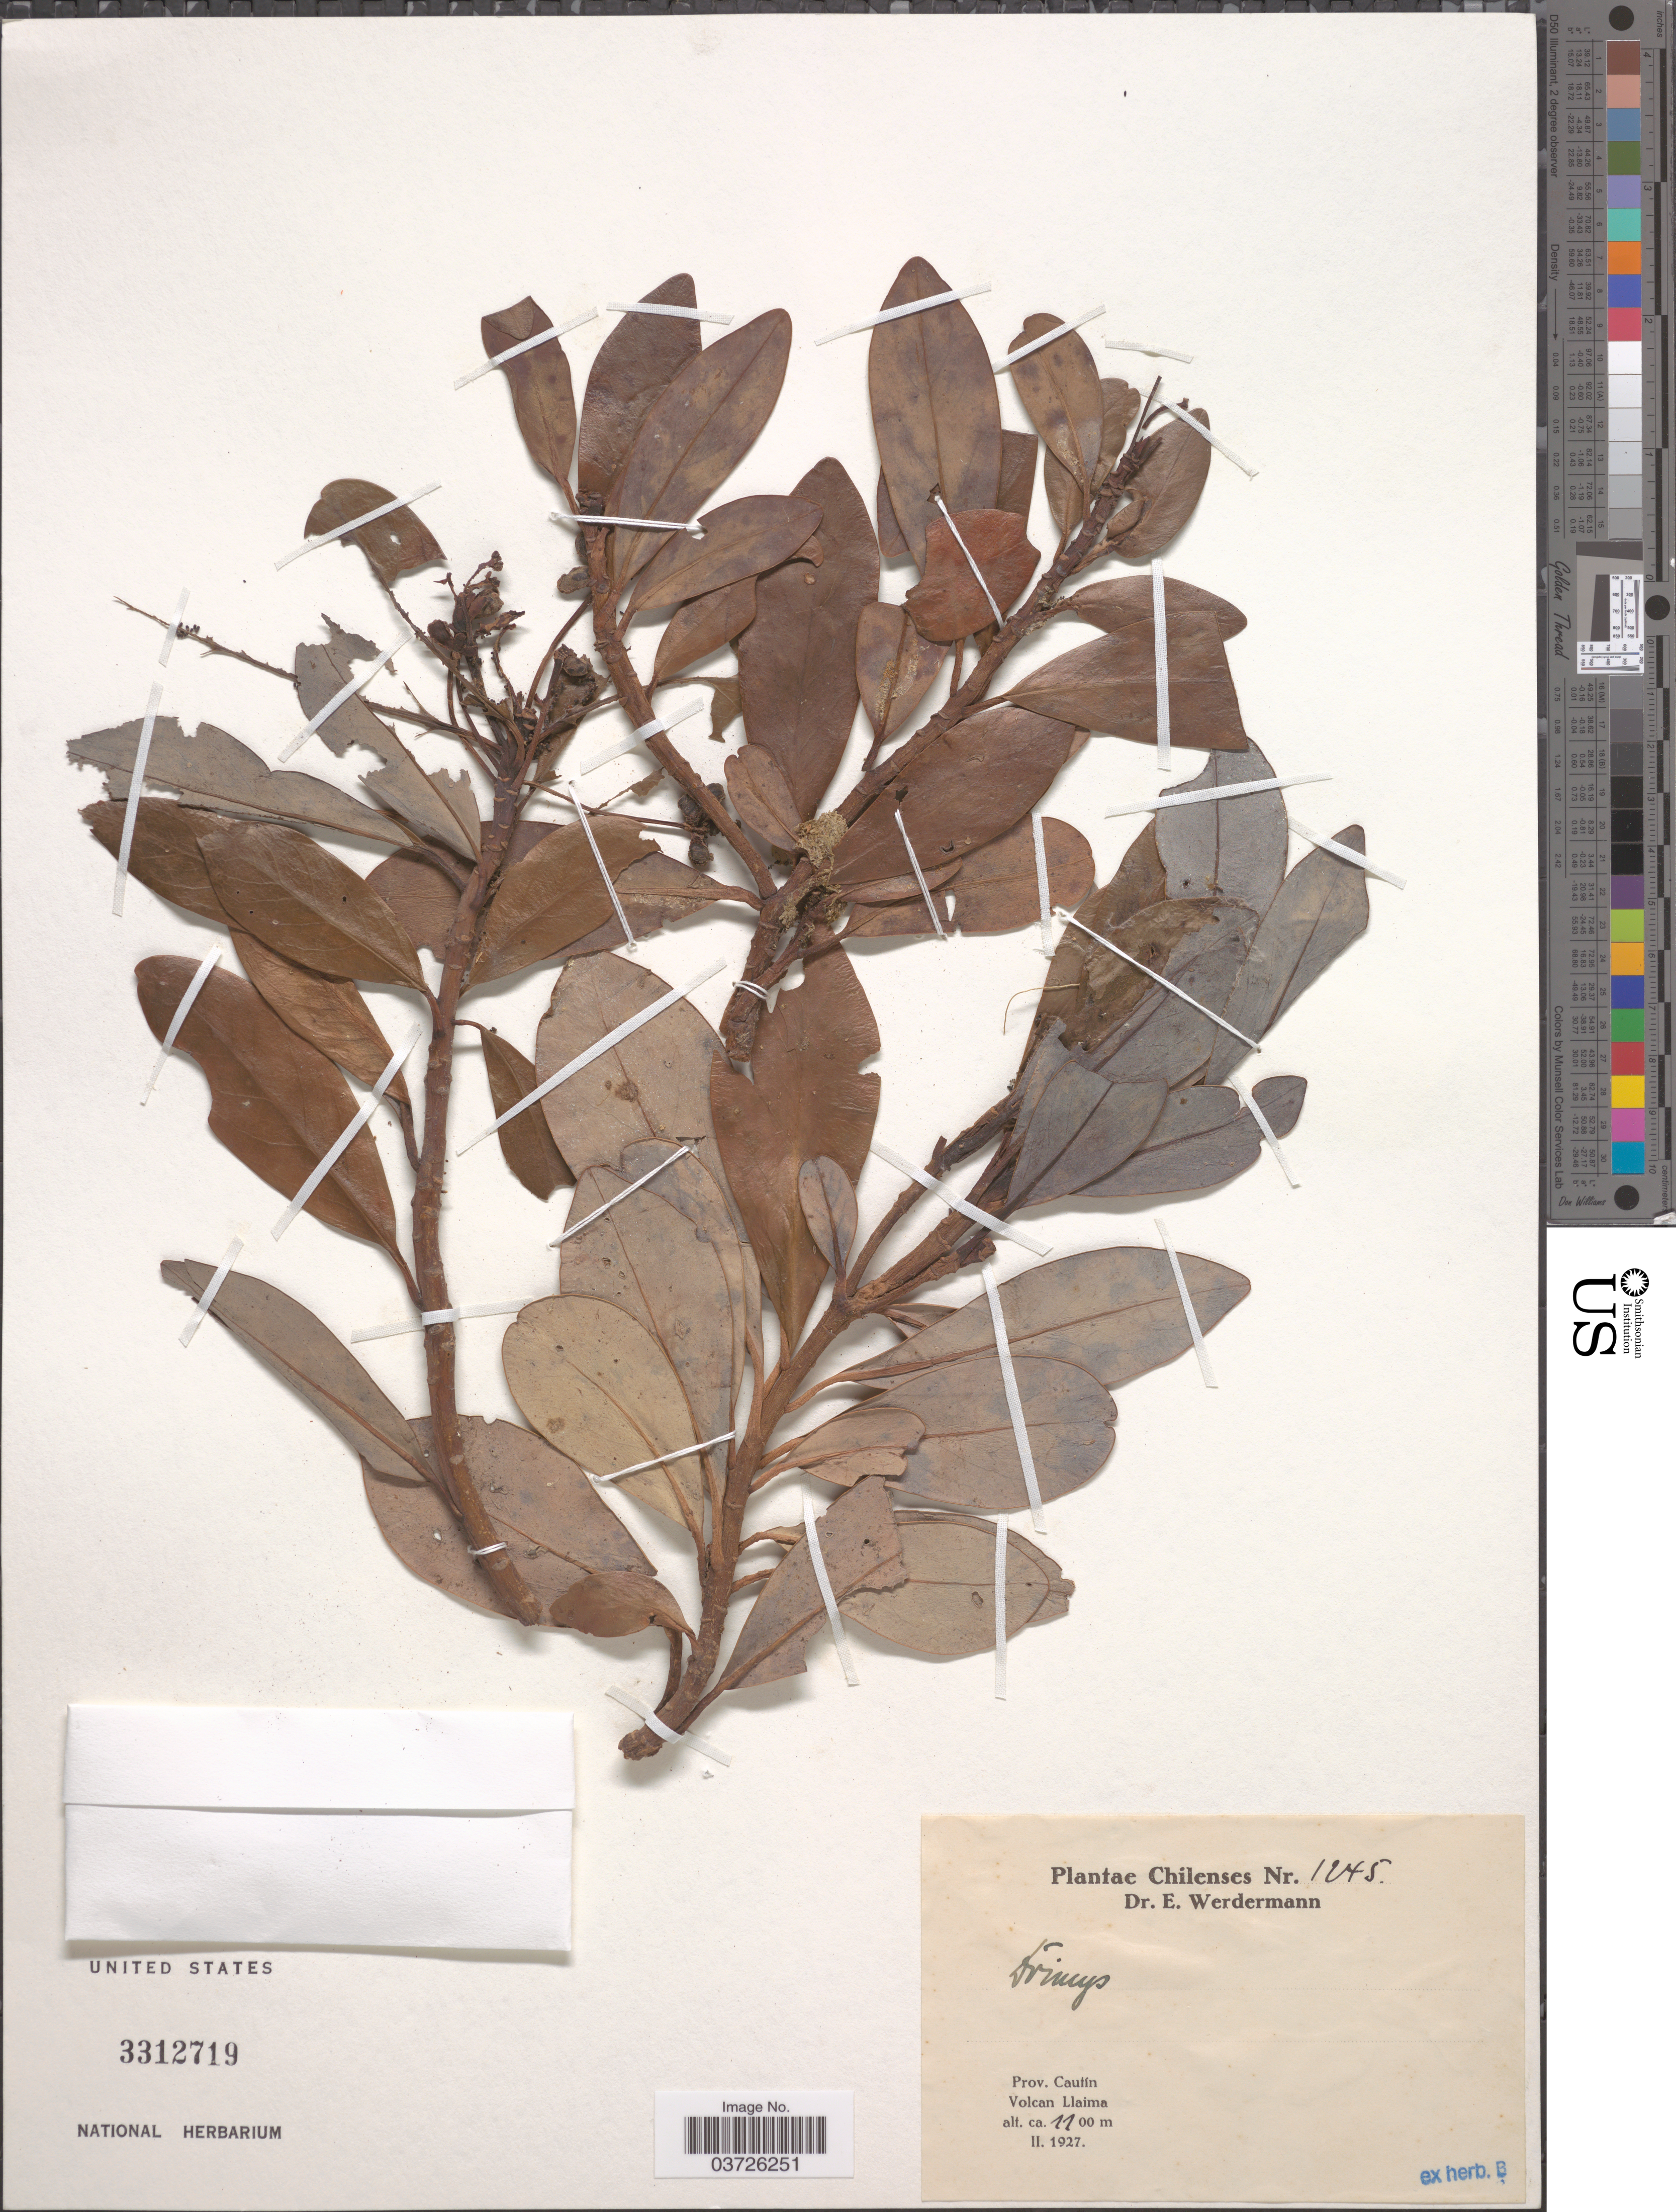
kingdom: Plantae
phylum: Tracheophyta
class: Magnoliopsida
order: Canellales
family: Winteraceae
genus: Drimys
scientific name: Drimys sp.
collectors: E. Werdermann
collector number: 1245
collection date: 1927-02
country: Chile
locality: Prov. Cautín. Volcan Llaima.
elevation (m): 1100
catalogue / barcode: US 3312719